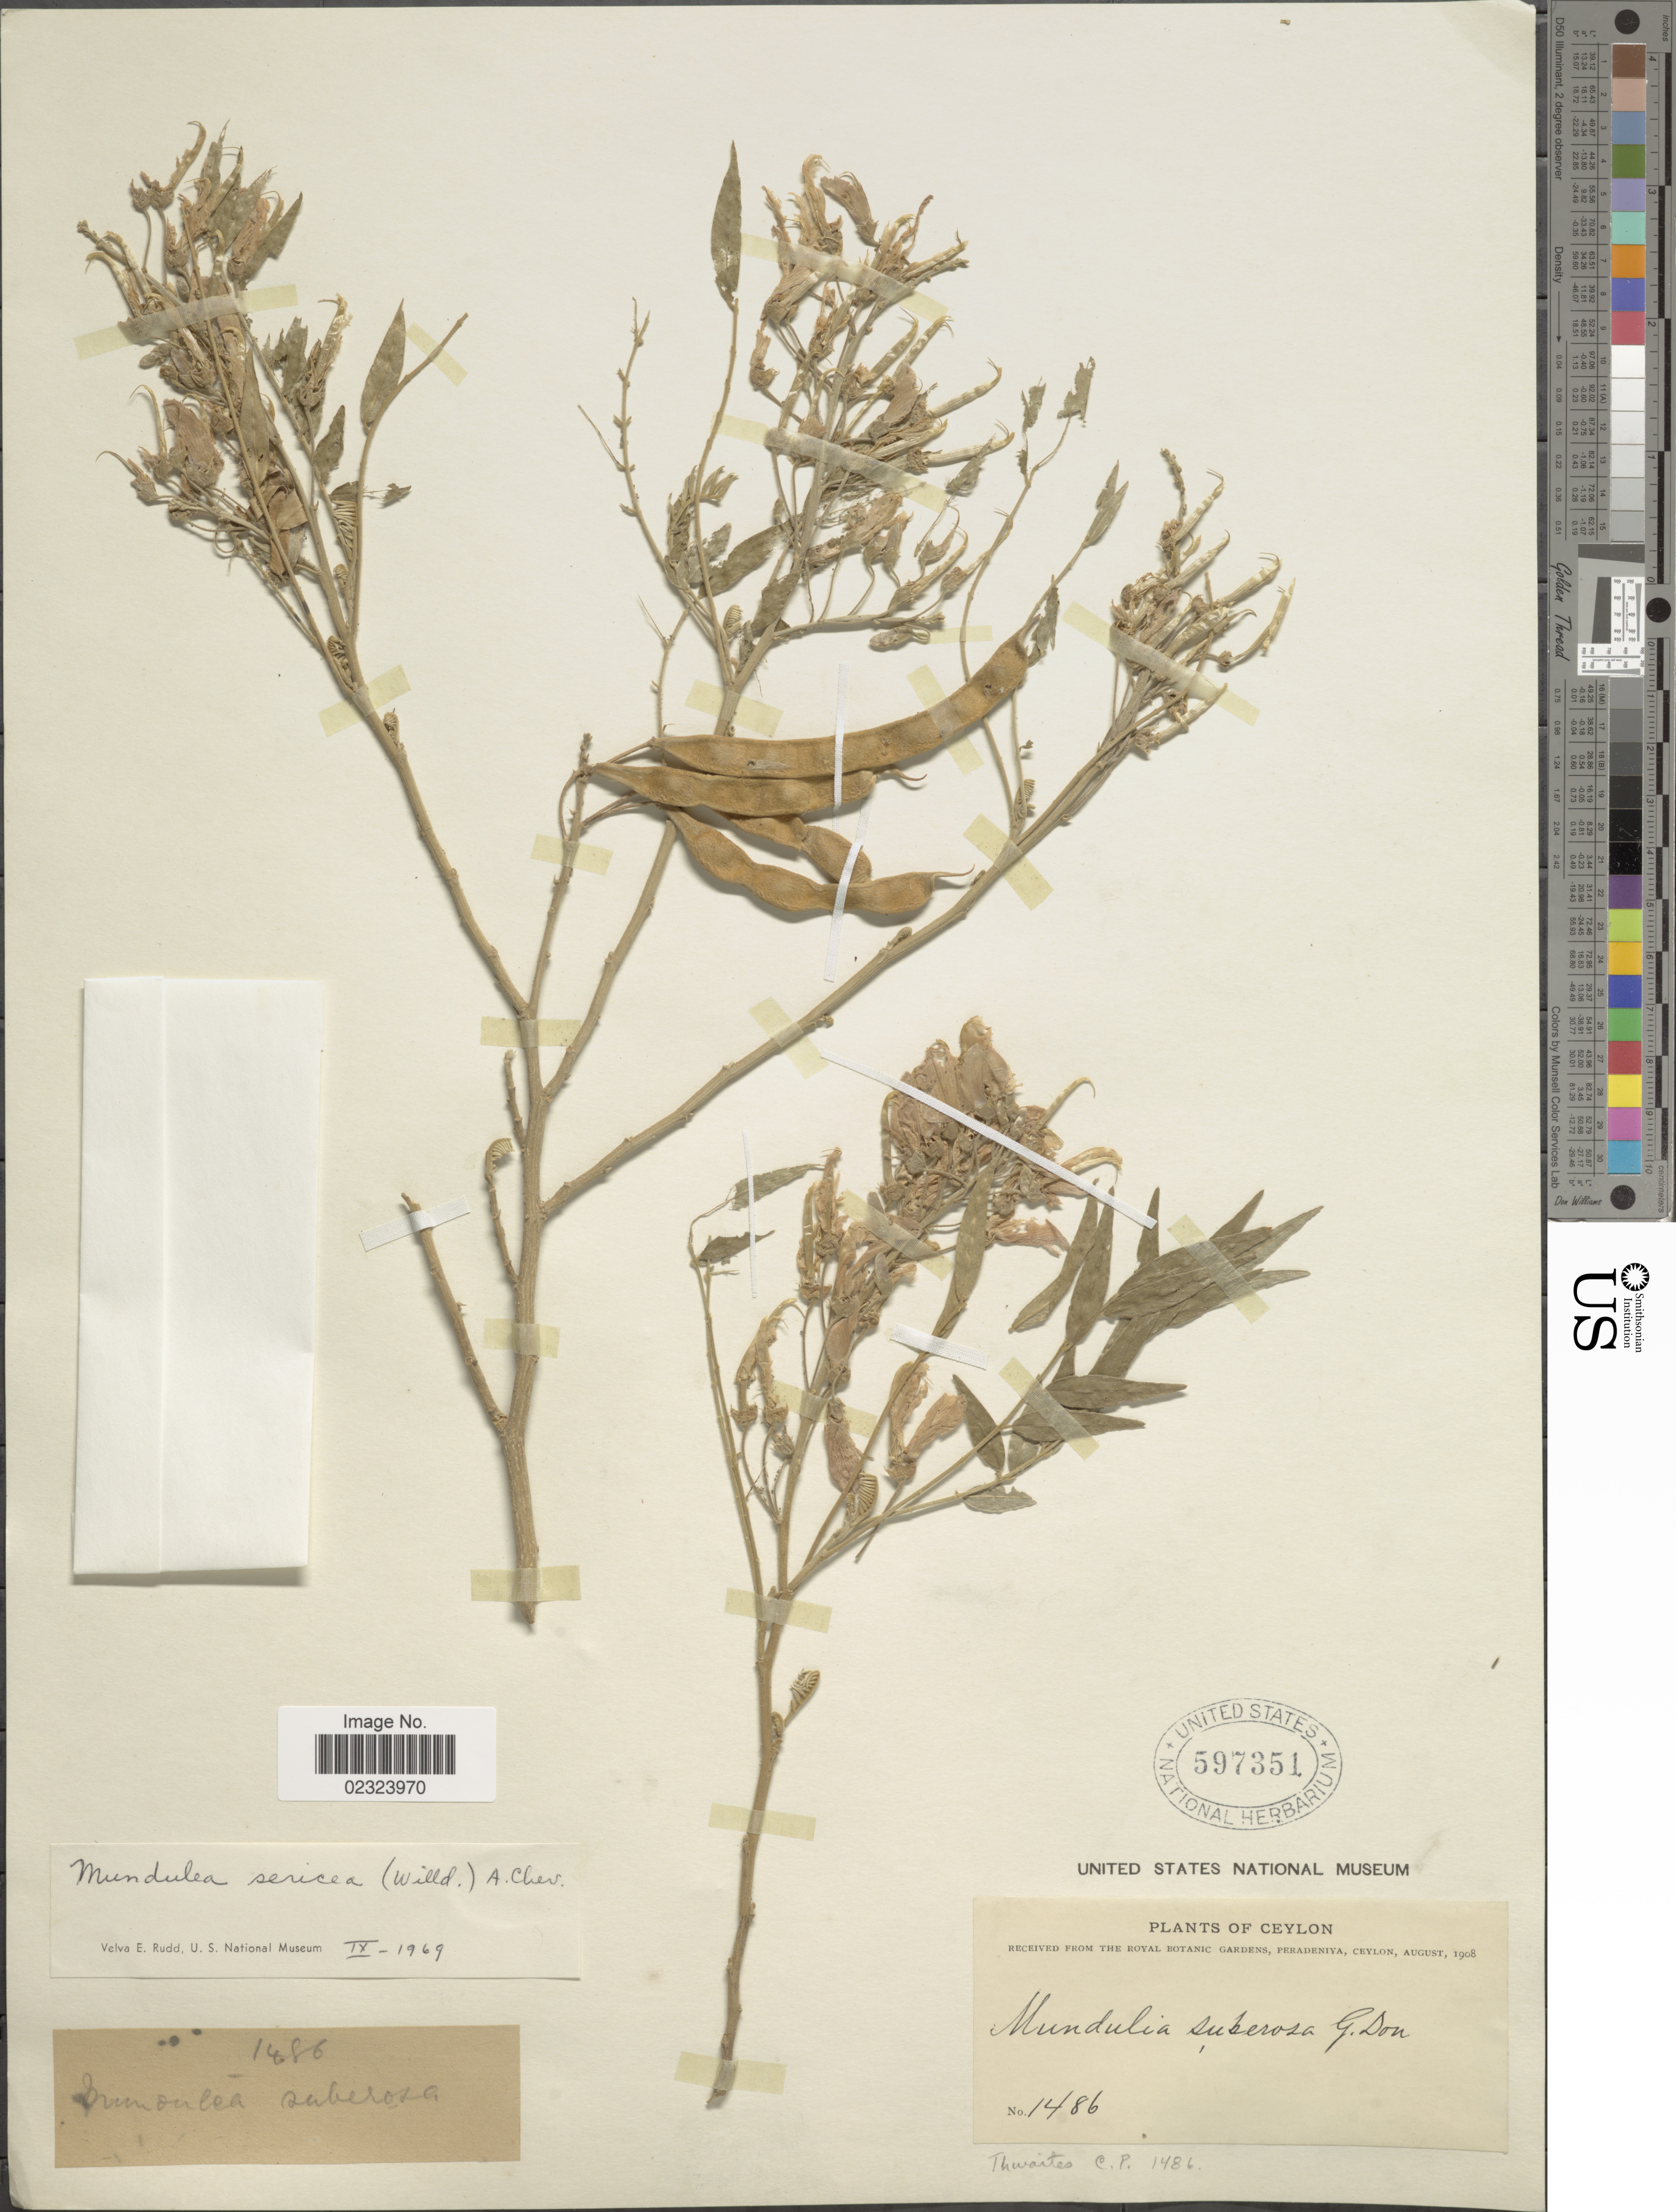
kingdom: Plantae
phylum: Tracheophyta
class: Magnoliopsida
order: Fabales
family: Fabaceae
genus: Mundulea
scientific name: Mundulea sericea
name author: (Willd.) A. Chev.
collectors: G. H. K. Thwaites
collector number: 1486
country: Sri Lanka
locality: Ceylon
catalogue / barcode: US 597351